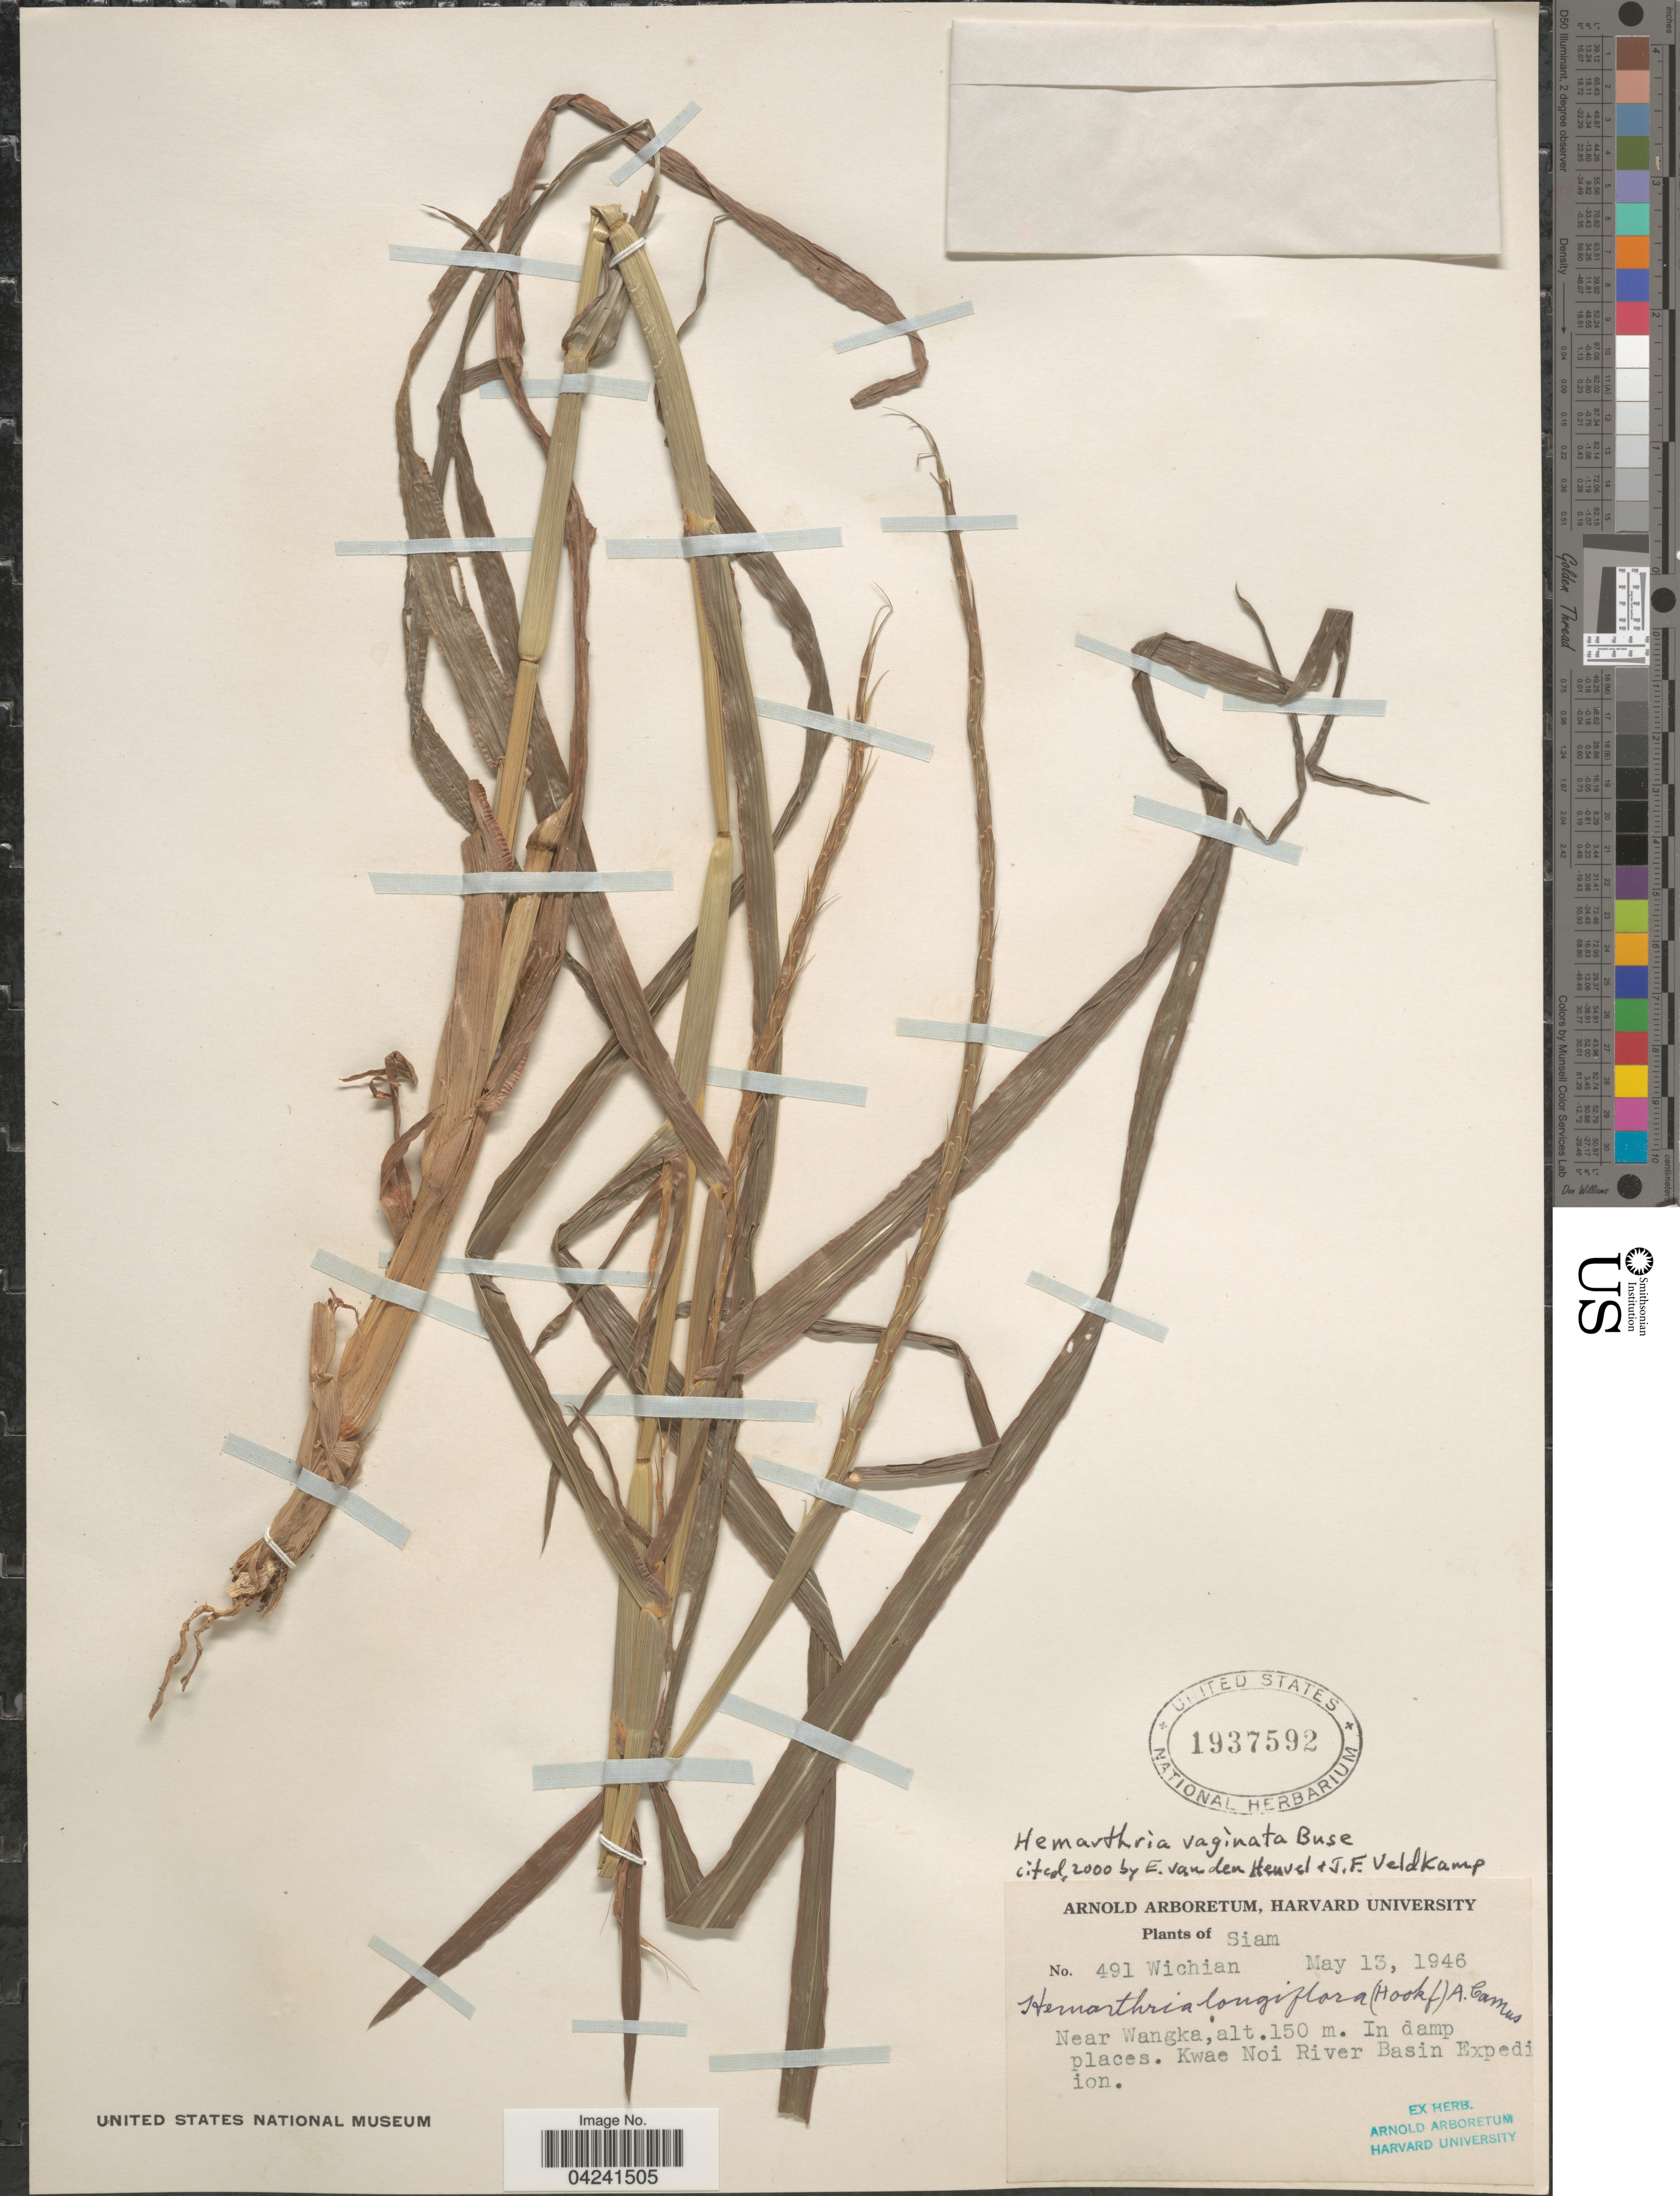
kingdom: Plantae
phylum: Tracheophyta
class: Liliopsida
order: Poales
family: Poaceae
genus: Hemarthria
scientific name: Hemarthria vaginata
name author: Büse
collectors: Wichian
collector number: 491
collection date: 1946-05-13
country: Thailand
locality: Siam. Near Wangka. Kwae Noi River Basin Expediion.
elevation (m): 150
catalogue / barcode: US 1937592